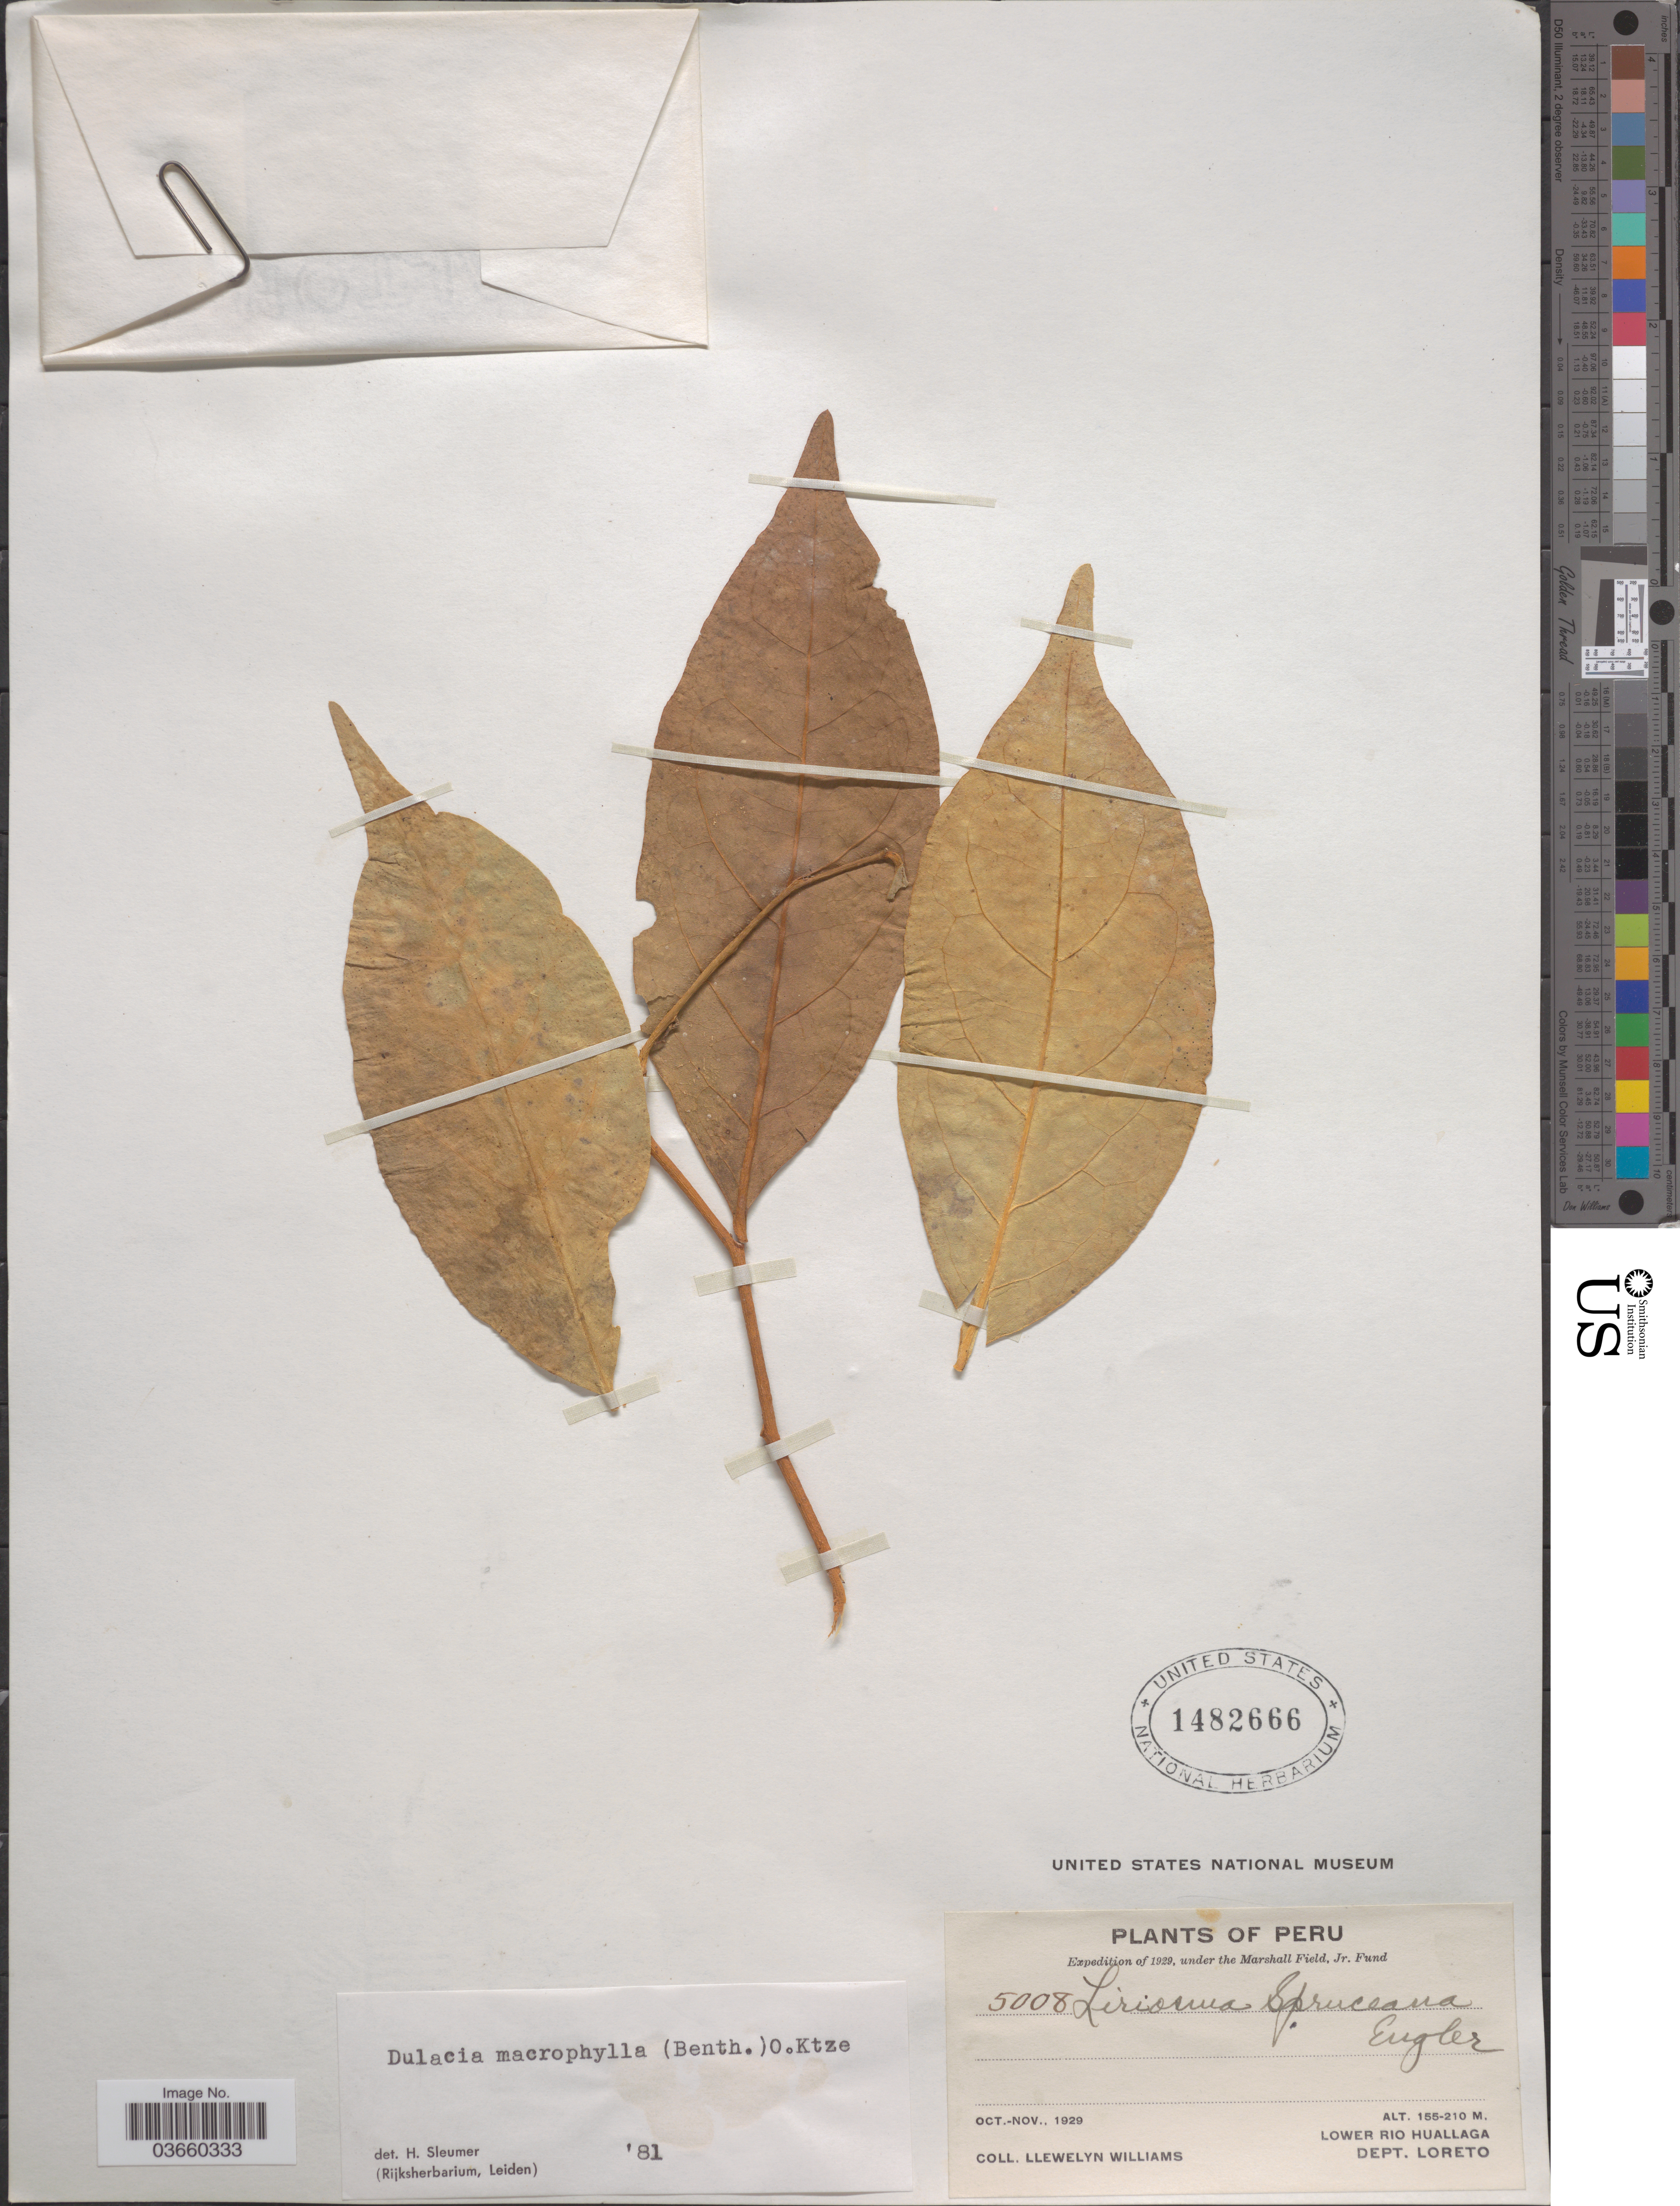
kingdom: Plantae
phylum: Tracheophyta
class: Magnoliopsida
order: Santalales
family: Olacaceae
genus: Dulacia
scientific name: Dulacia macrophylla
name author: (Benth.) Kuntze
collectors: Ll. Williams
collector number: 5008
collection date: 1929-10/1929-11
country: Peru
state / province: Loreto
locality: Lower Rio Huallaga. Dept. Loreto.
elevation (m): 155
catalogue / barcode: US 1482666